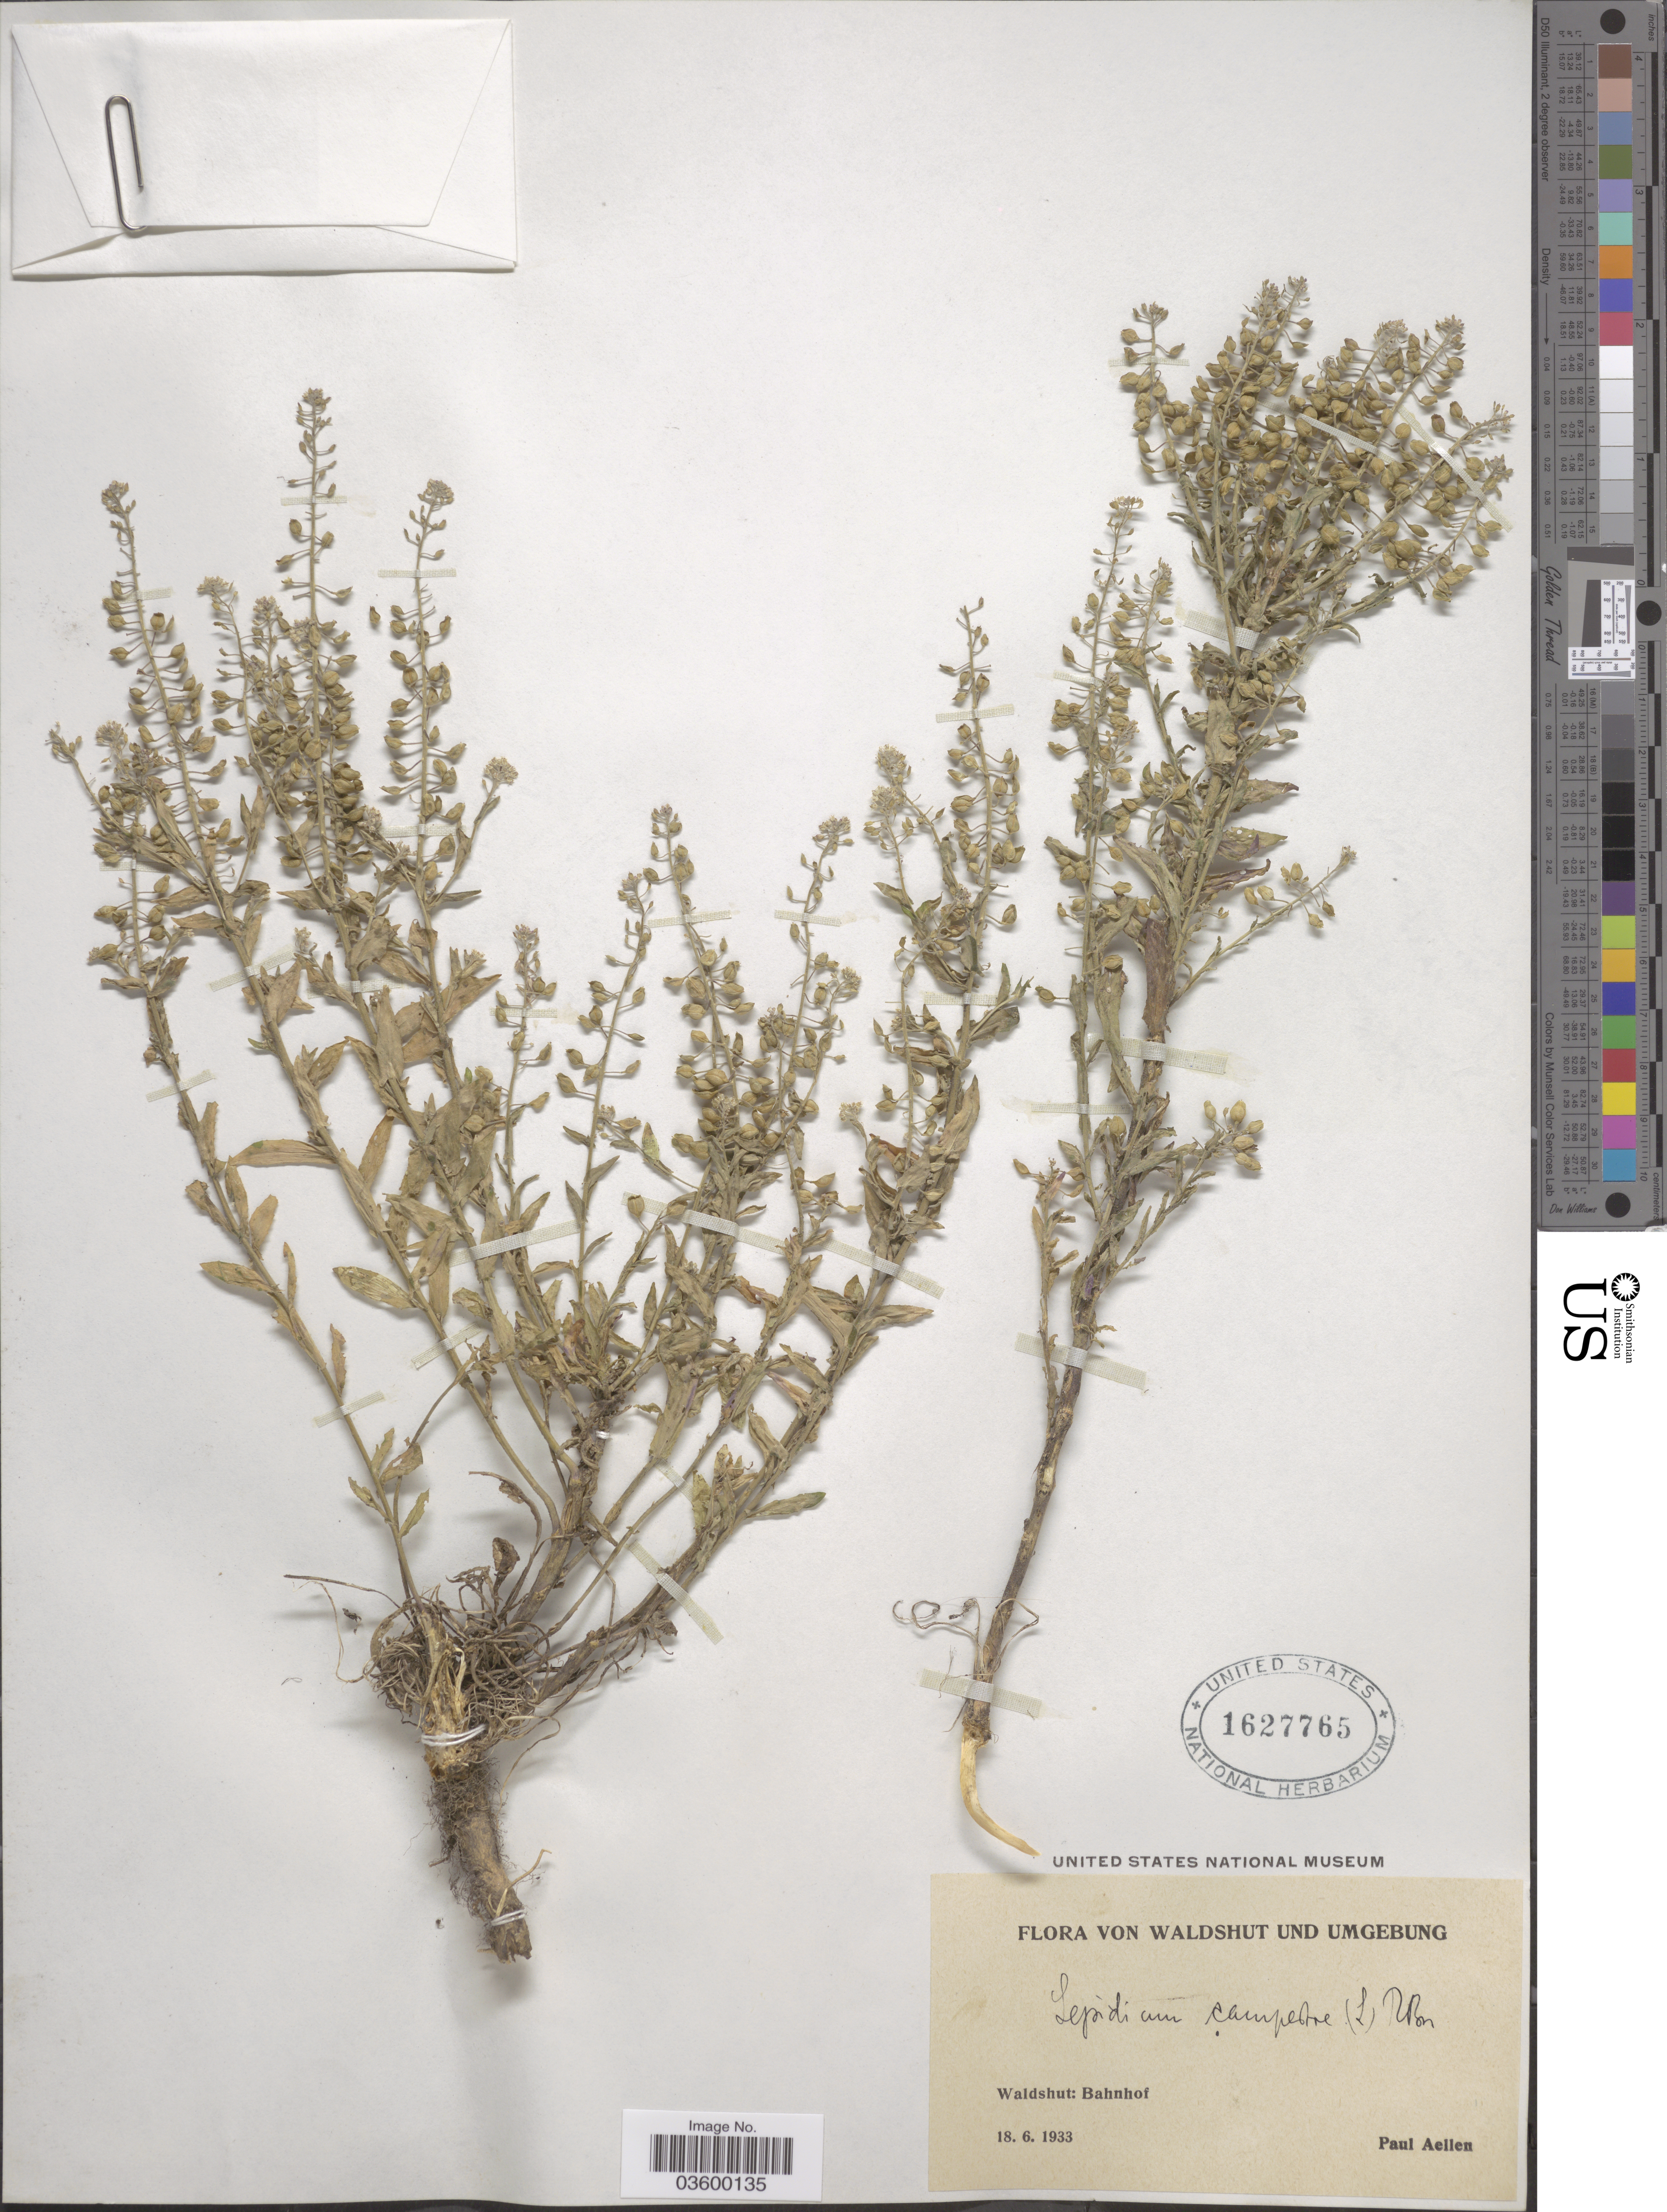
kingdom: Plantae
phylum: Tracheophyta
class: Magnoliopsida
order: Brassicales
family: Brassicaceae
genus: Lepidium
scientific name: Lepidium campestre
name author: (L.) W.T. Aiton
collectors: P. Aellen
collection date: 1933-06-18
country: Germany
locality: Waldshut und umgebung. Waldshut: Bahnhof.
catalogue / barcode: US 1627765